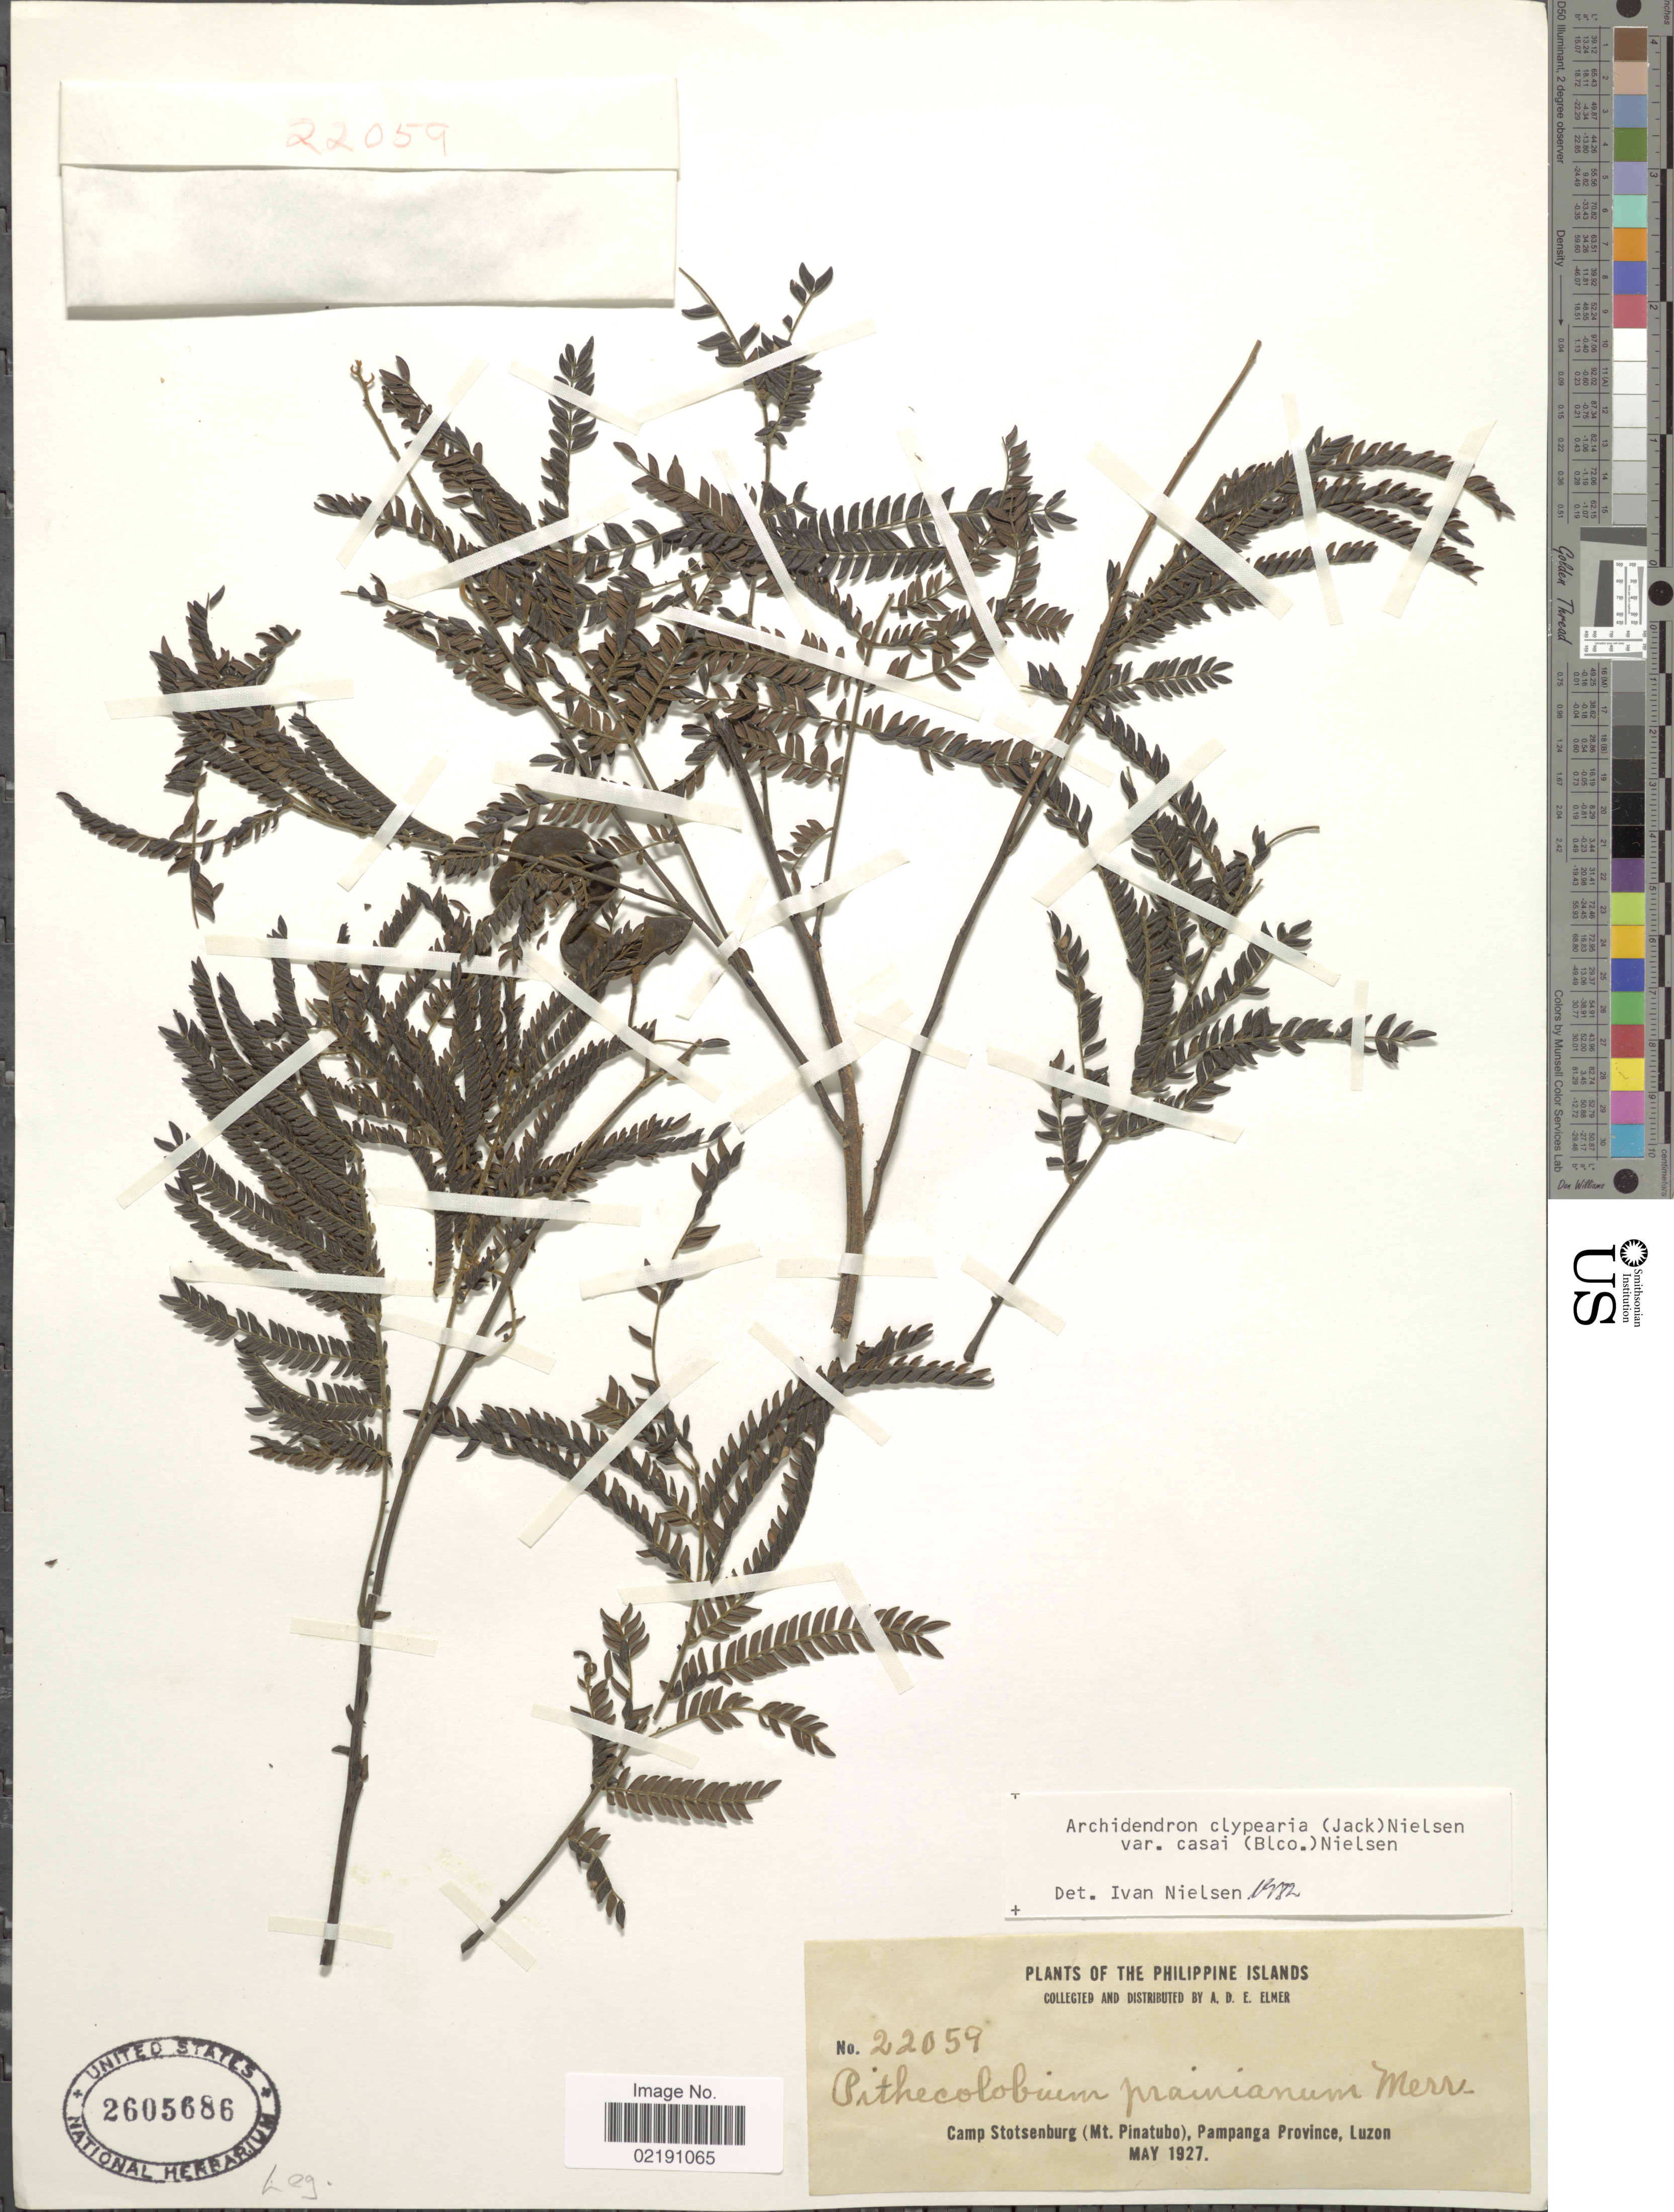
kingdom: Plantae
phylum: Tracheophyta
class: Magnoliopsida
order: Fabales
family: Fabaceae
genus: Archidendron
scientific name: Archidendron clypearia var. casai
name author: (Blanco) I.C. Nielsen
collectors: A. D. E. Elmer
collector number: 22059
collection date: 1927-05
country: Philippines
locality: Philippine Islands. Camp Stotsenburg (Mt. Pinatubo), Pampanga Province, Luzon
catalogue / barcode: US 2605686